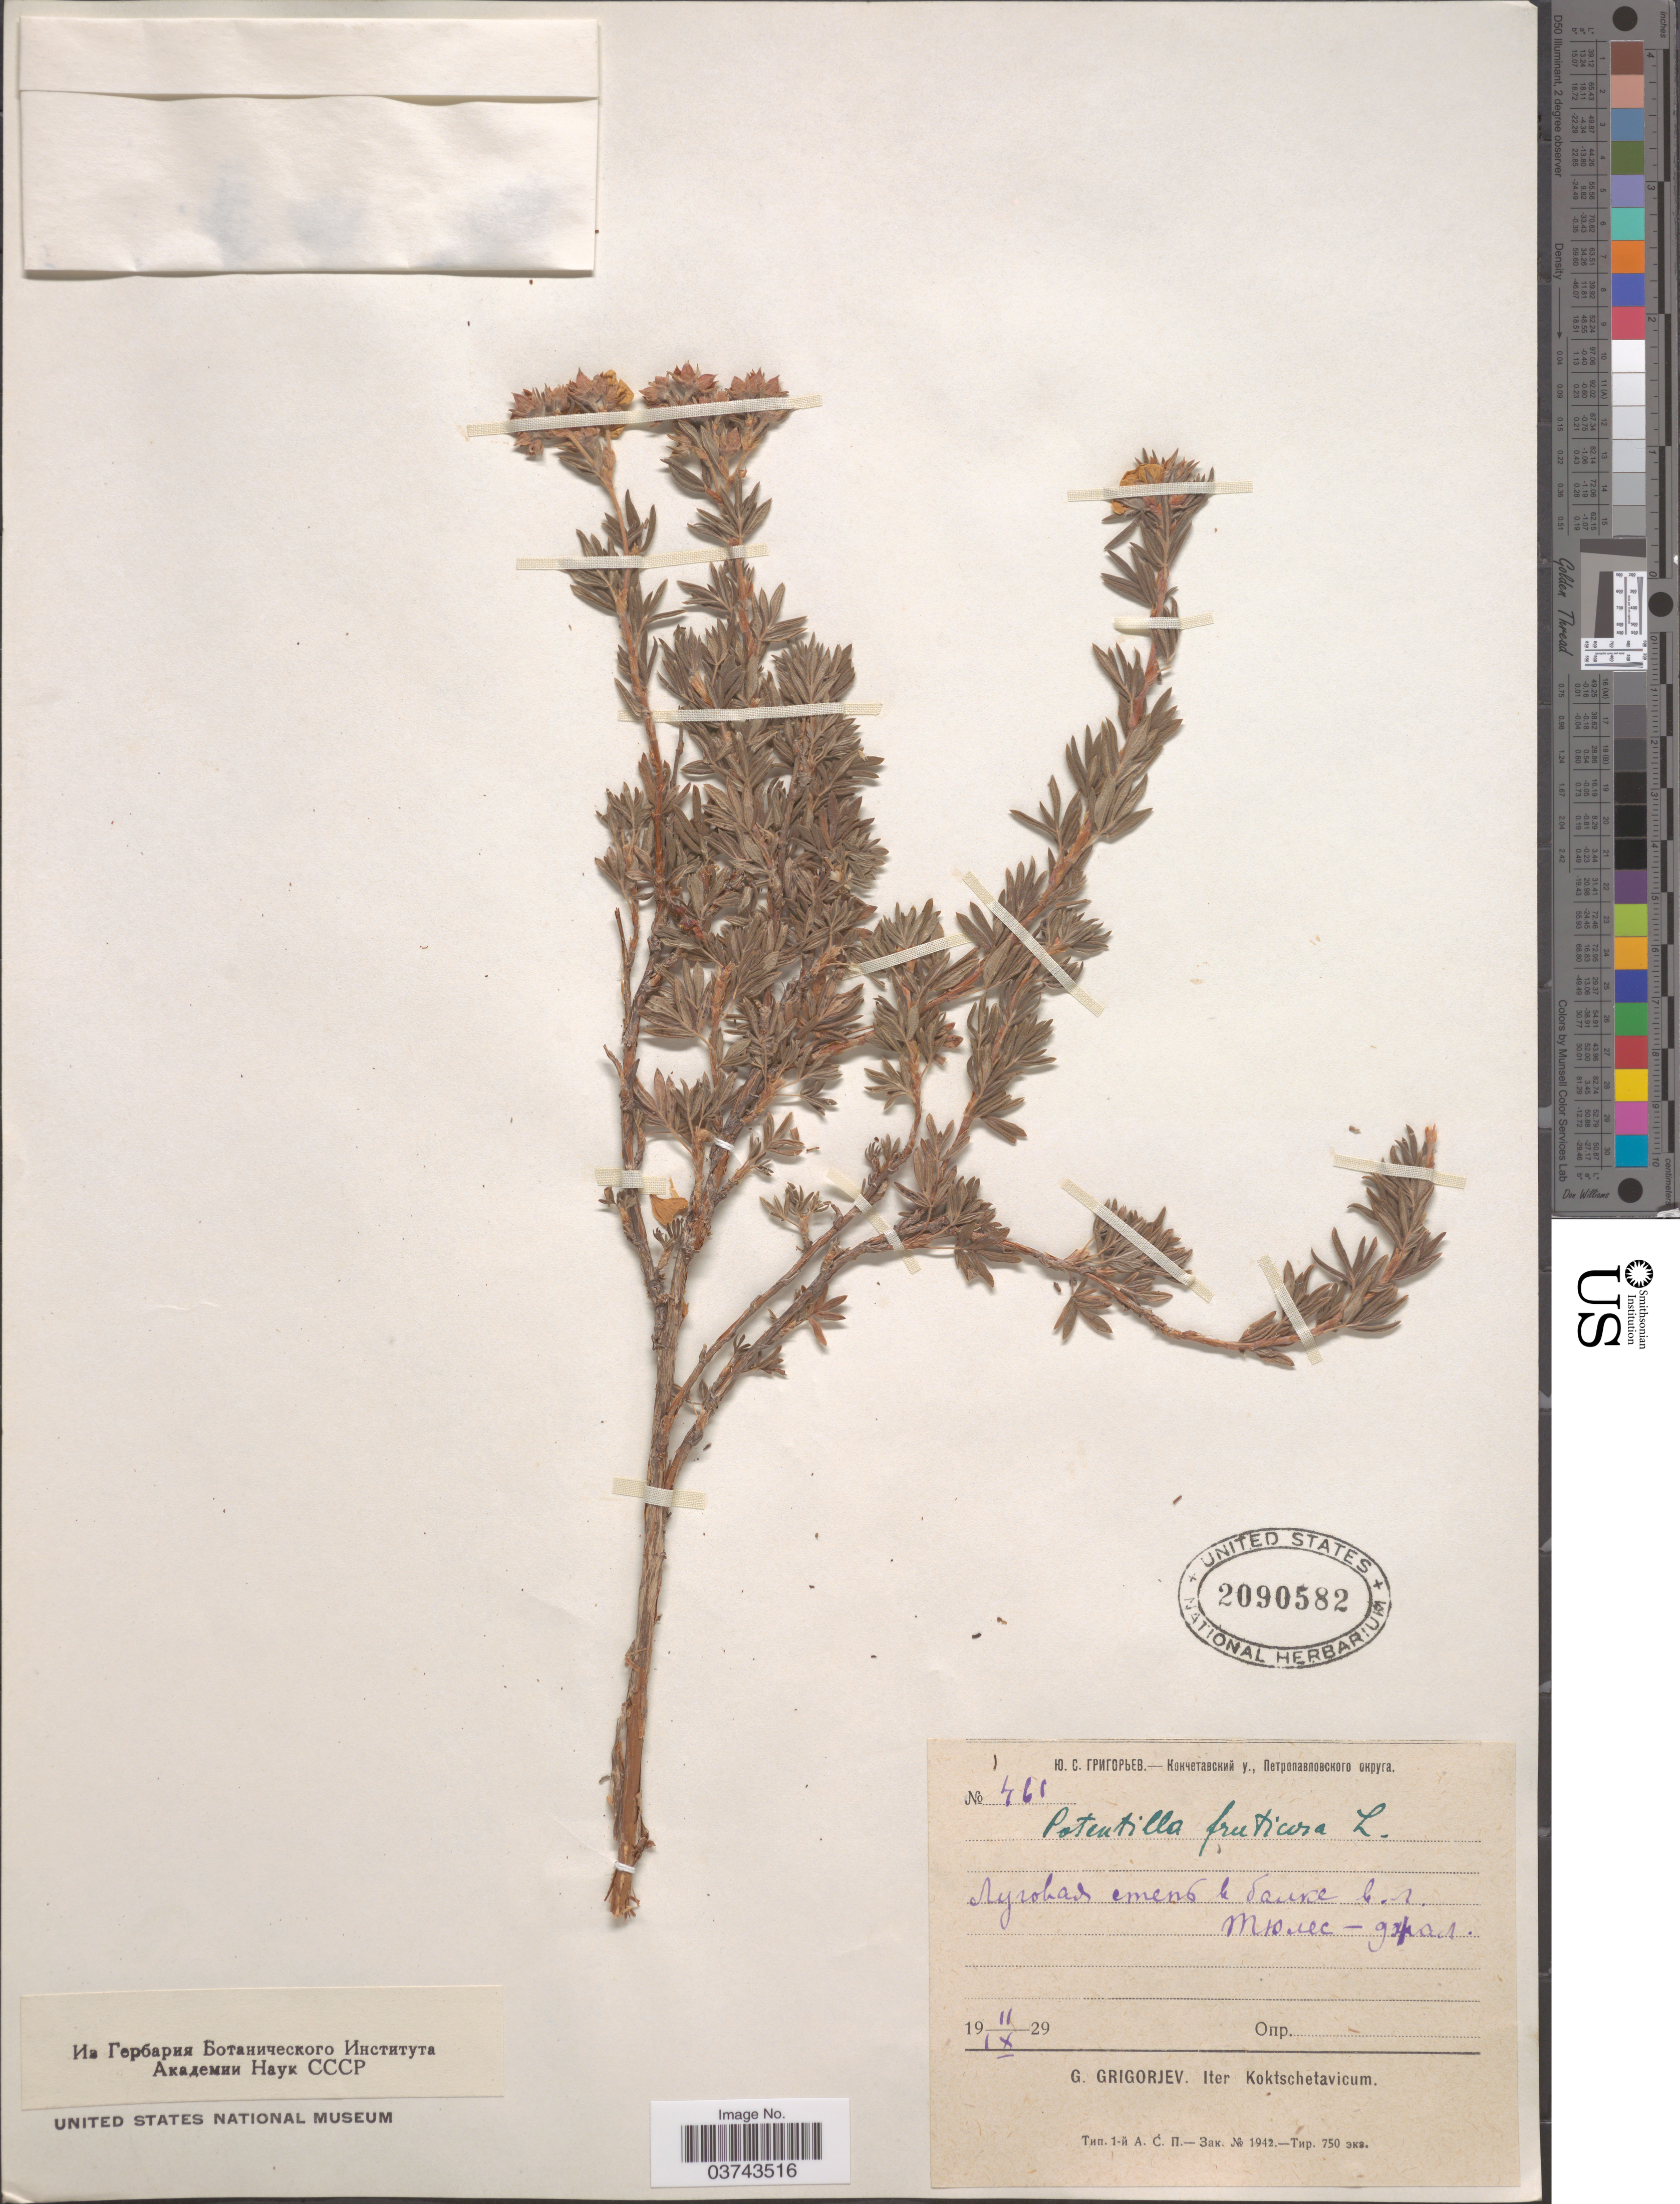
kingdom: Plantae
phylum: Tracheophyta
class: Magnoliopsida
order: Rosales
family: Rosaceae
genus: Dasiphora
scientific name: Dasiphora fruticosa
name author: (L.) Rydb.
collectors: G. Grigorjev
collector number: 461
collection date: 1929-09-11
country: Kazakhstan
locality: X. Iter Koktschetavicum.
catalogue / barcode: US 2090582